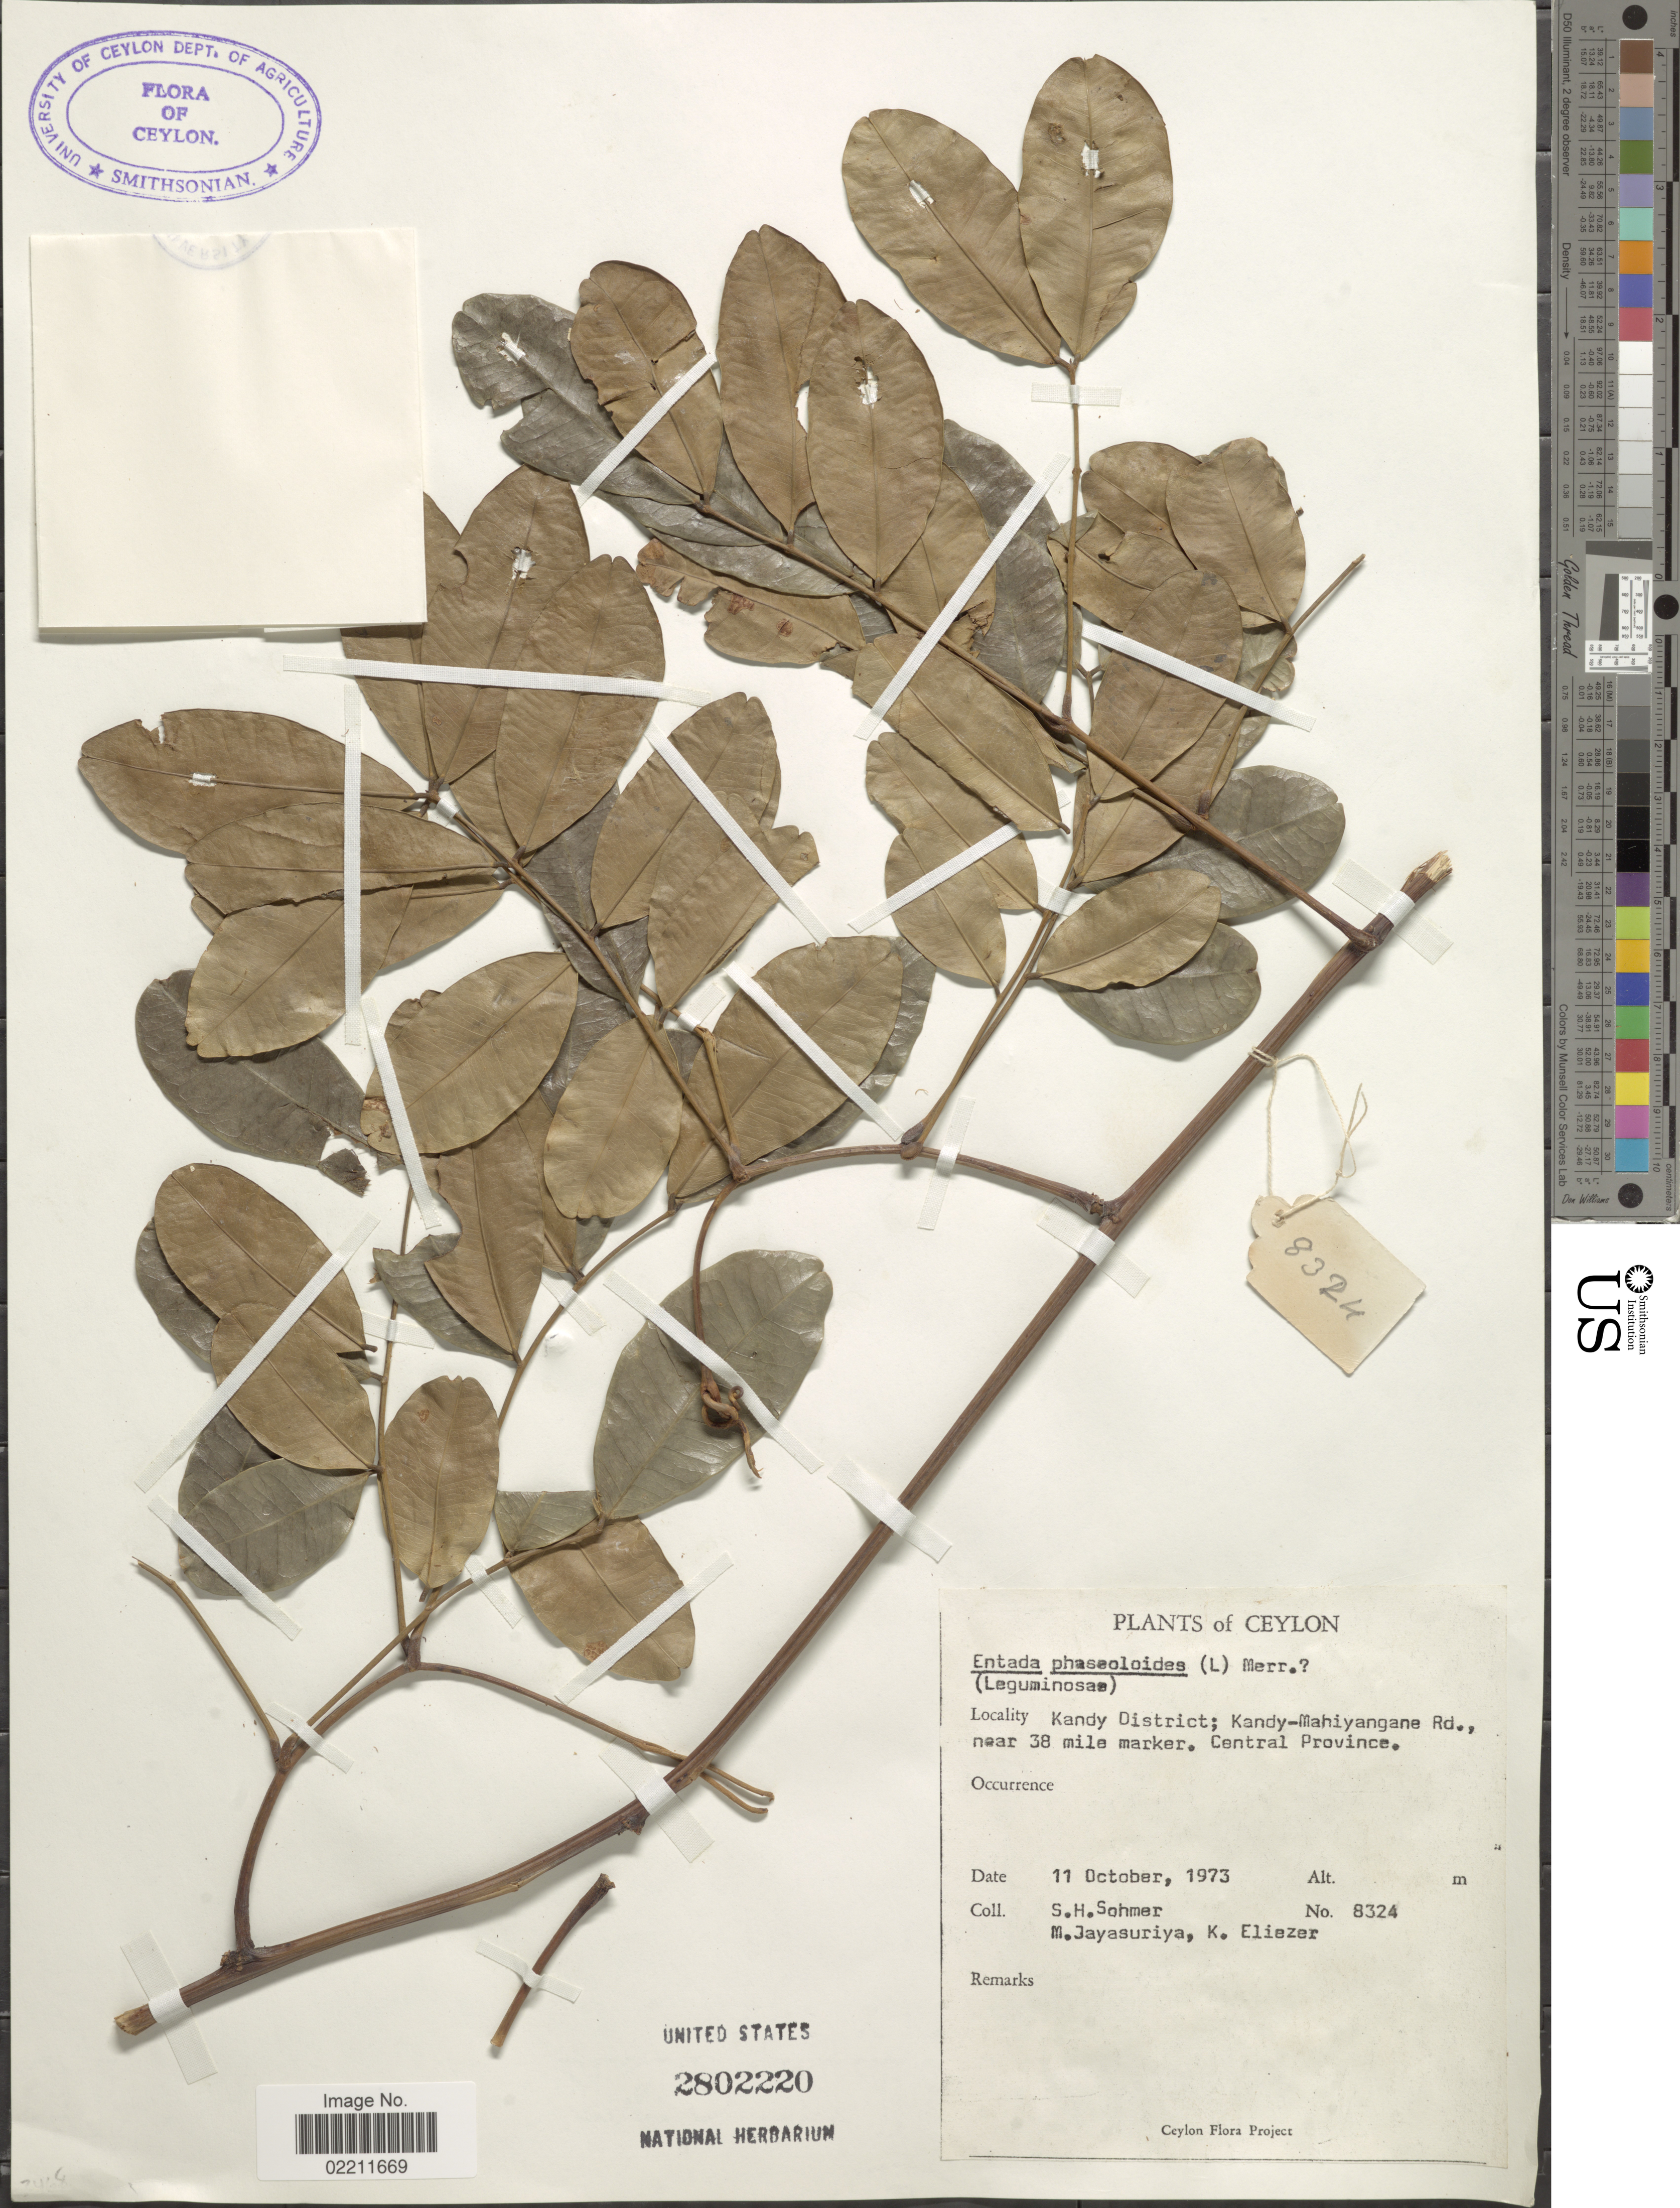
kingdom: Plantae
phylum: Tracheophyta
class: Magnoliopsida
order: Fabales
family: Fabaceae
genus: Entada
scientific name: Entada rheedei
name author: Spreng.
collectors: S. H. Sohmer, M. Jayasuriya & K. Eliezer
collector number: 8324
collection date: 1973-10-11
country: Sri Lanka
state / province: Central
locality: Ceylon, Kandy District; Kandy Mahiyangane Rd., near 38 mile marker, Central Province.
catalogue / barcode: US 2802220